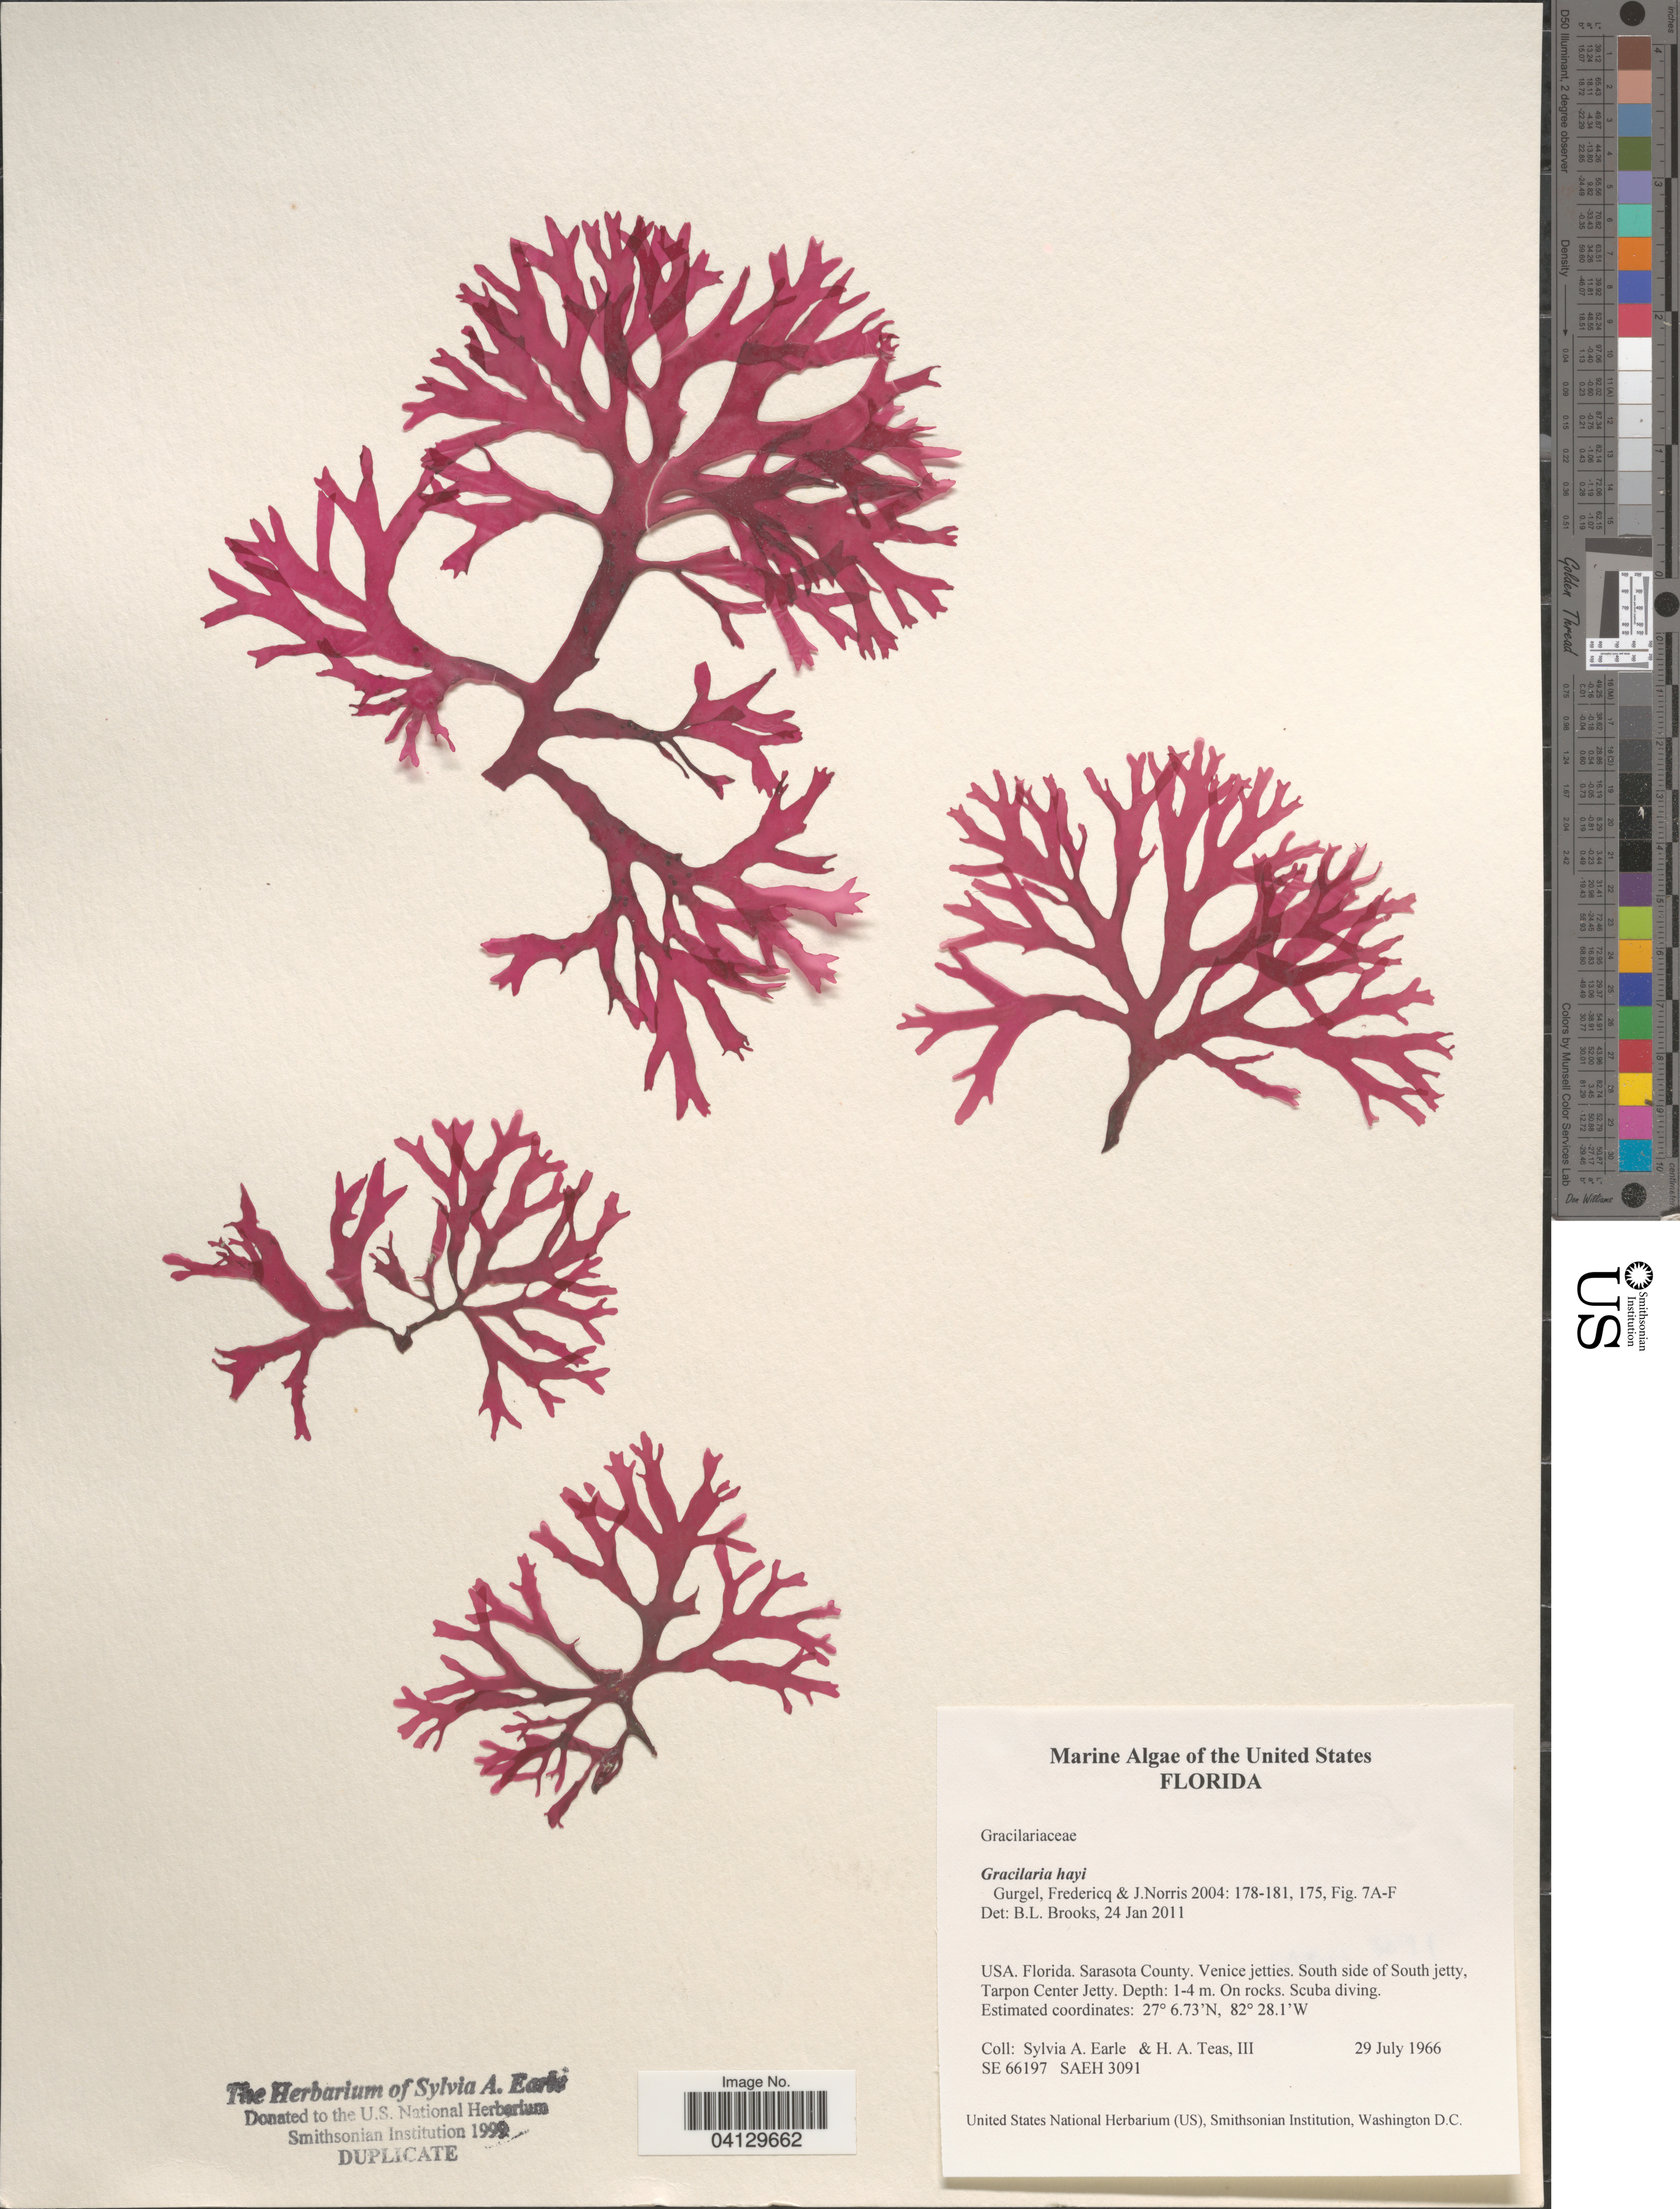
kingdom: Plantae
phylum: Rhodophyta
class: Florideophyceae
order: Gracilariales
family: Gracilariaceae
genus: Gracilaria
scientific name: Gracilaria hayi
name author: Gurgel et al. in I.A. Abbott & McDermid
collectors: S. A. Earle & H. Teas III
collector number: SE66197/SAEH3091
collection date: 1966-07-29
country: United States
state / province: Florida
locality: Sarasota County. Venice jetties. South side of South jetty, Tarpon Center Jetty.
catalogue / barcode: US 328653